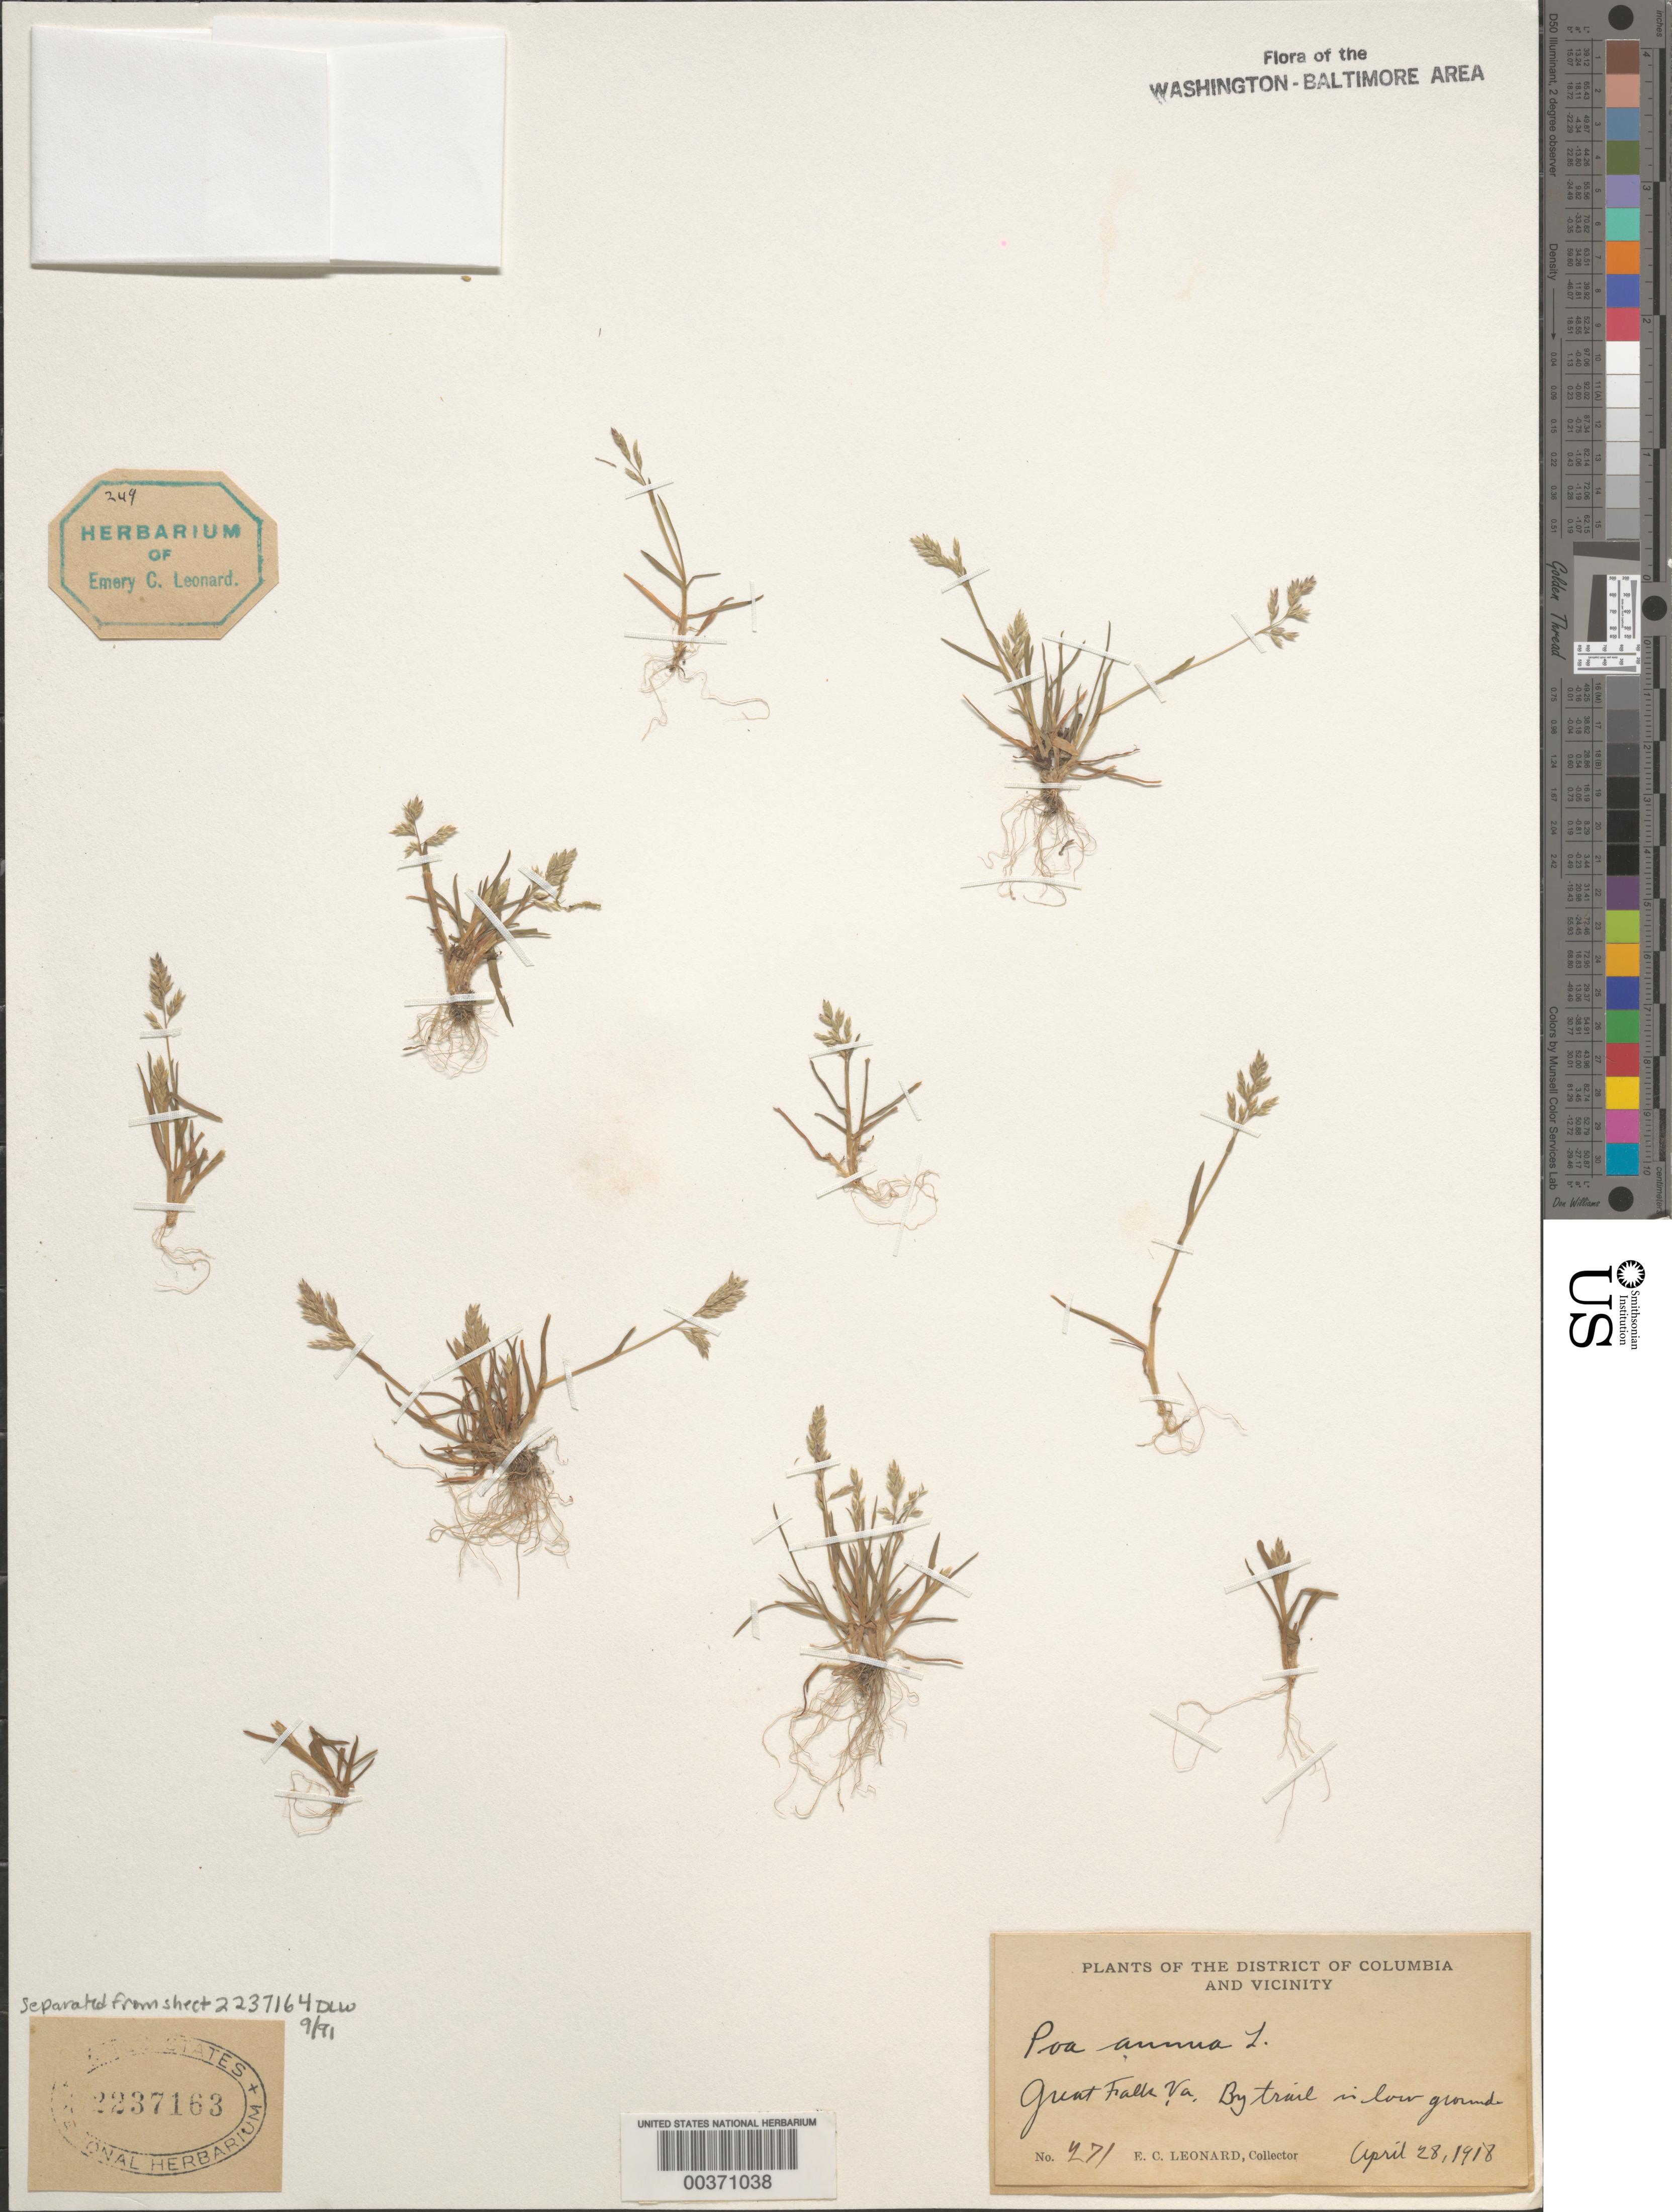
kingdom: Plantae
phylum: Tracheophyta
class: Liliopsida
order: Poales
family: Poaceae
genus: Poa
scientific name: Poa annua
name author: L.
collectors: E. C. Leonard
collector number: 271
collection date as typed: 28 Apr 1918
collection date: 1918-04-28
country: United States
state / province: Virginia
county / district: Fairfax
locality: Great Falls C. and O. Canal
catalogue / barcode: US 2237163